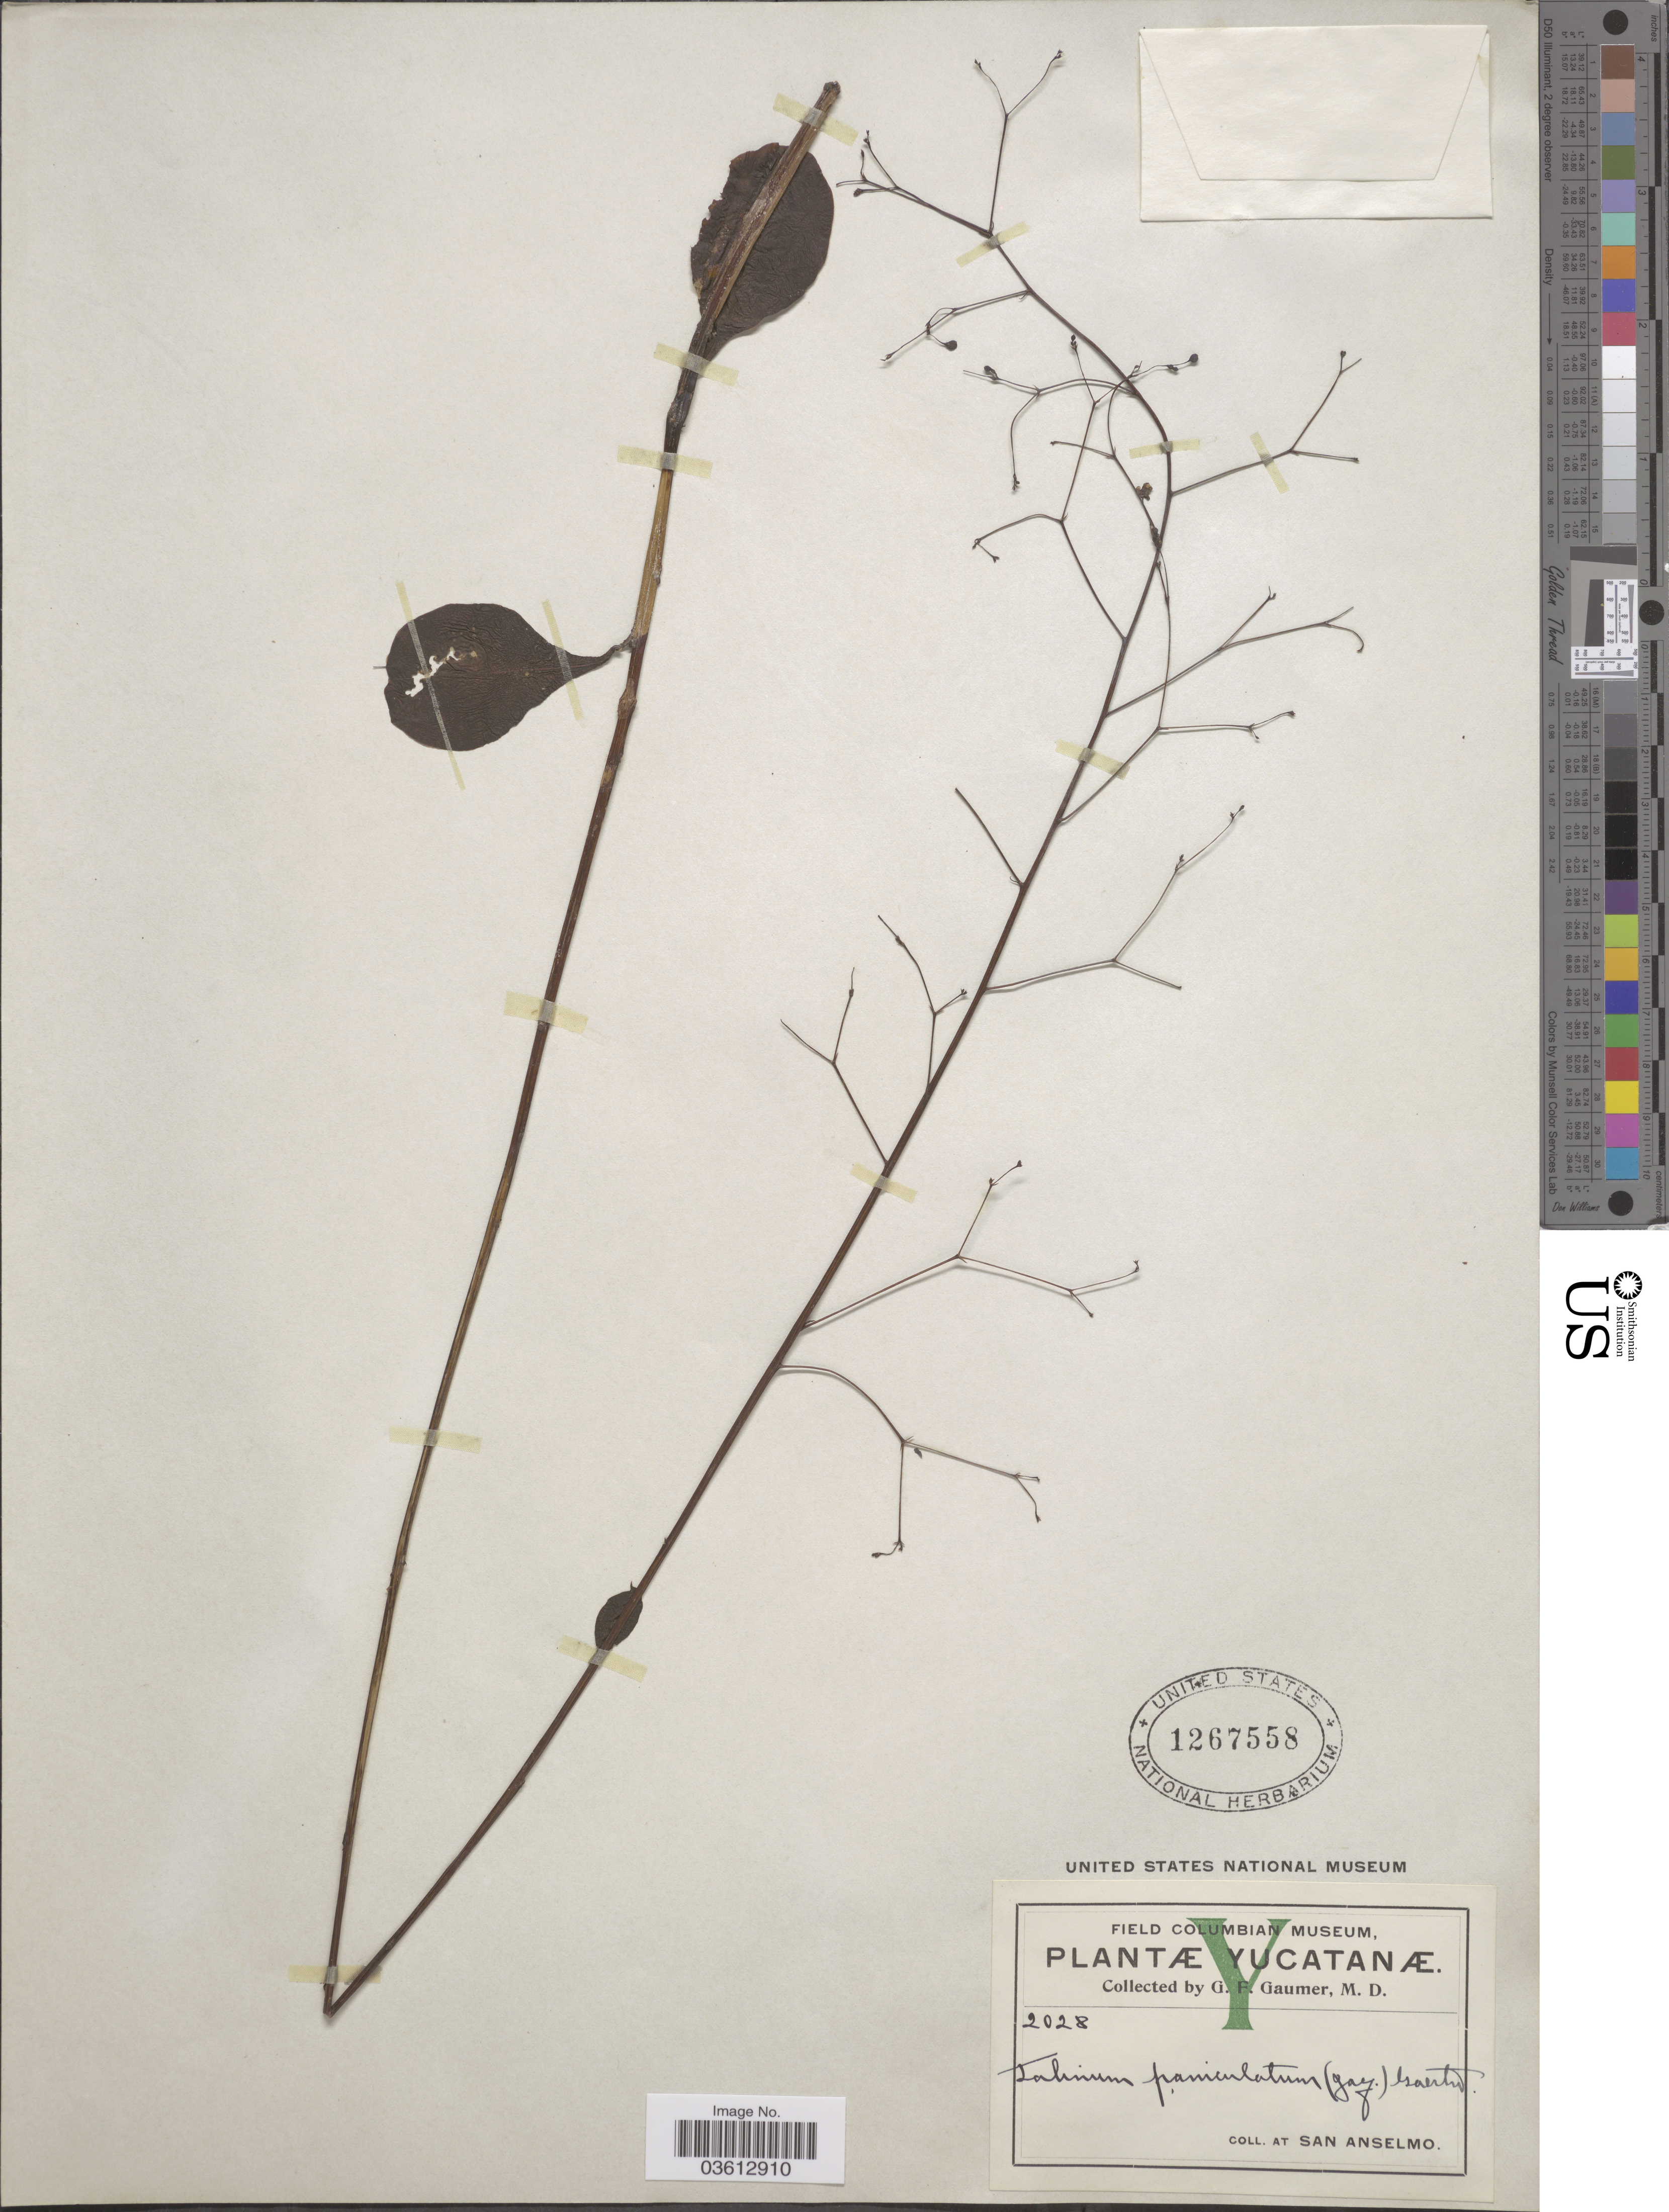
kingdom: Plantae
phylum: Tracheophyta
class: Magnoliopsida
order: Caryophyllales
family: Talinaceae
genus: Talinum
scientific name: Talinum paniculatum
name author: (Jacq.) Gaertn.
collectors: G. F. Gaumer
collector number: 2028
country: Mexico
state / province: Yucatán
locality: At San Anselmo.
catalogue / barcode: US 1267558